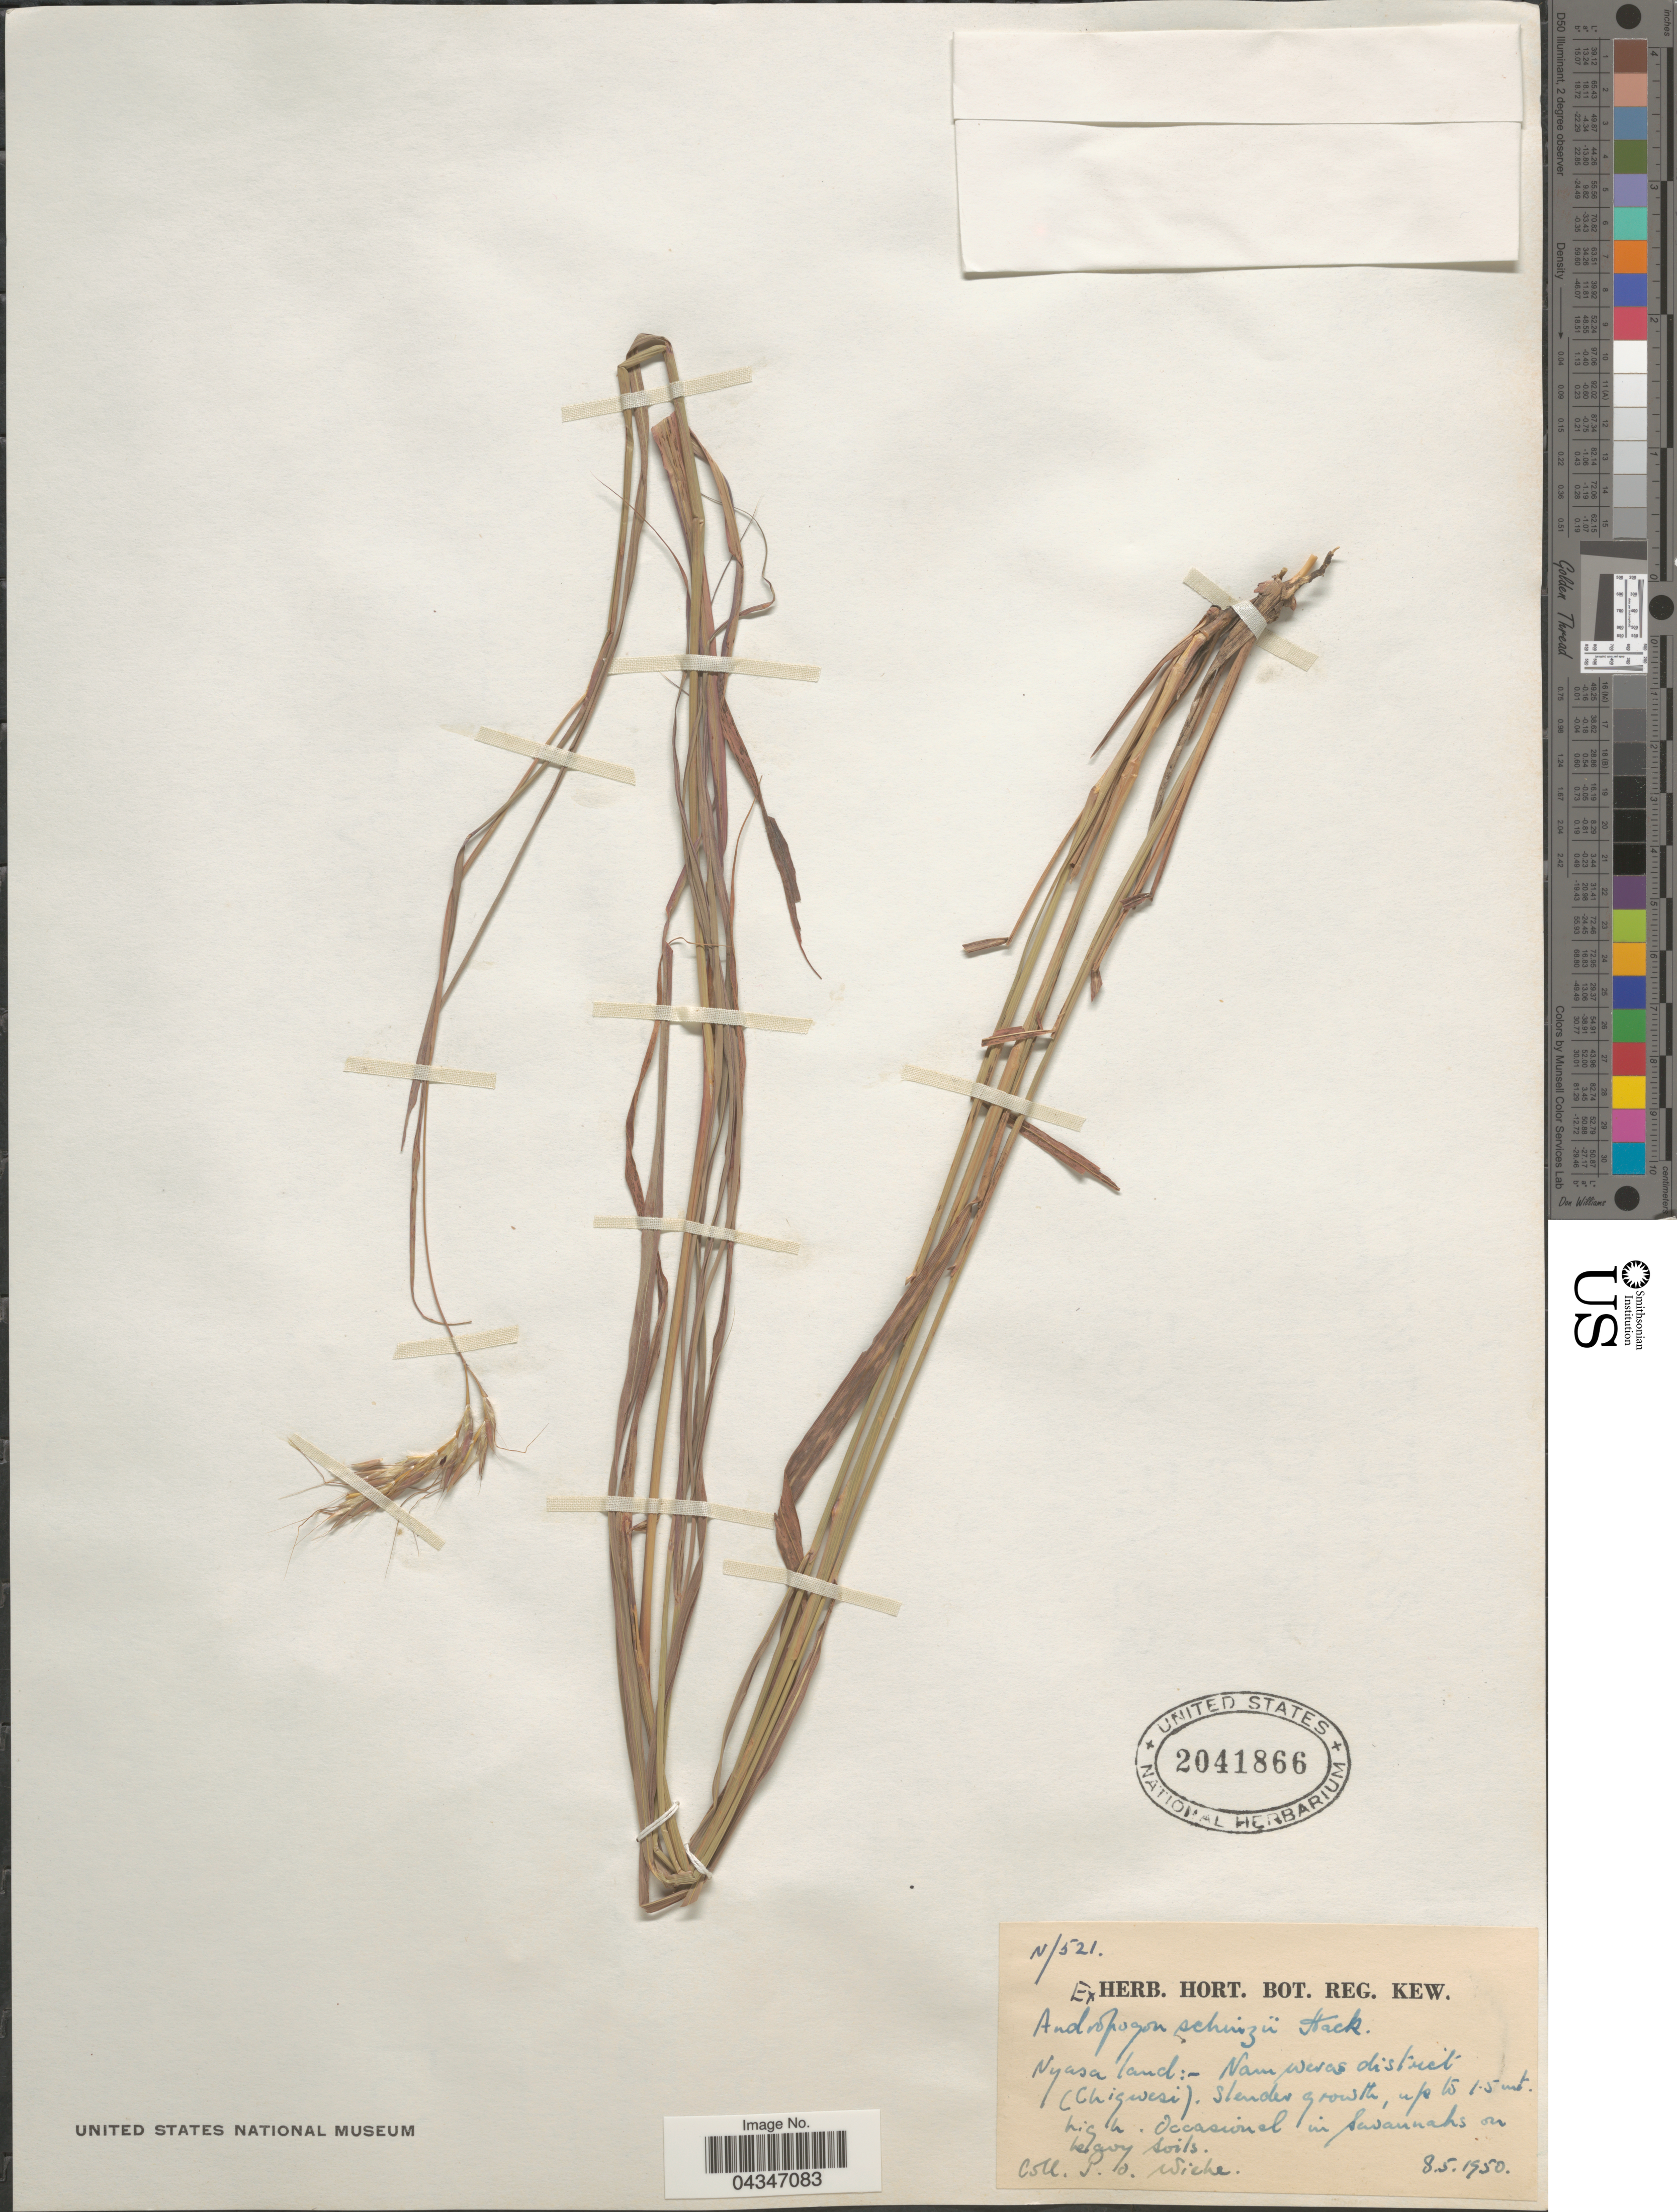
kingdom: Plantae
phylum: Tracheophyta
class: Liliopsida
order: Poales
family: Poaceae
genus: Andropogon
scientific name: Andropogon chinensis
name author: (Nees) Merr.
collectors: P. Wiehe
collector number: N/521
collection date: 1950-05-08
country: Malawi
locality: Nyasaland: Namweras district (Chigwesi).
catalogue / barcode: US 2041866